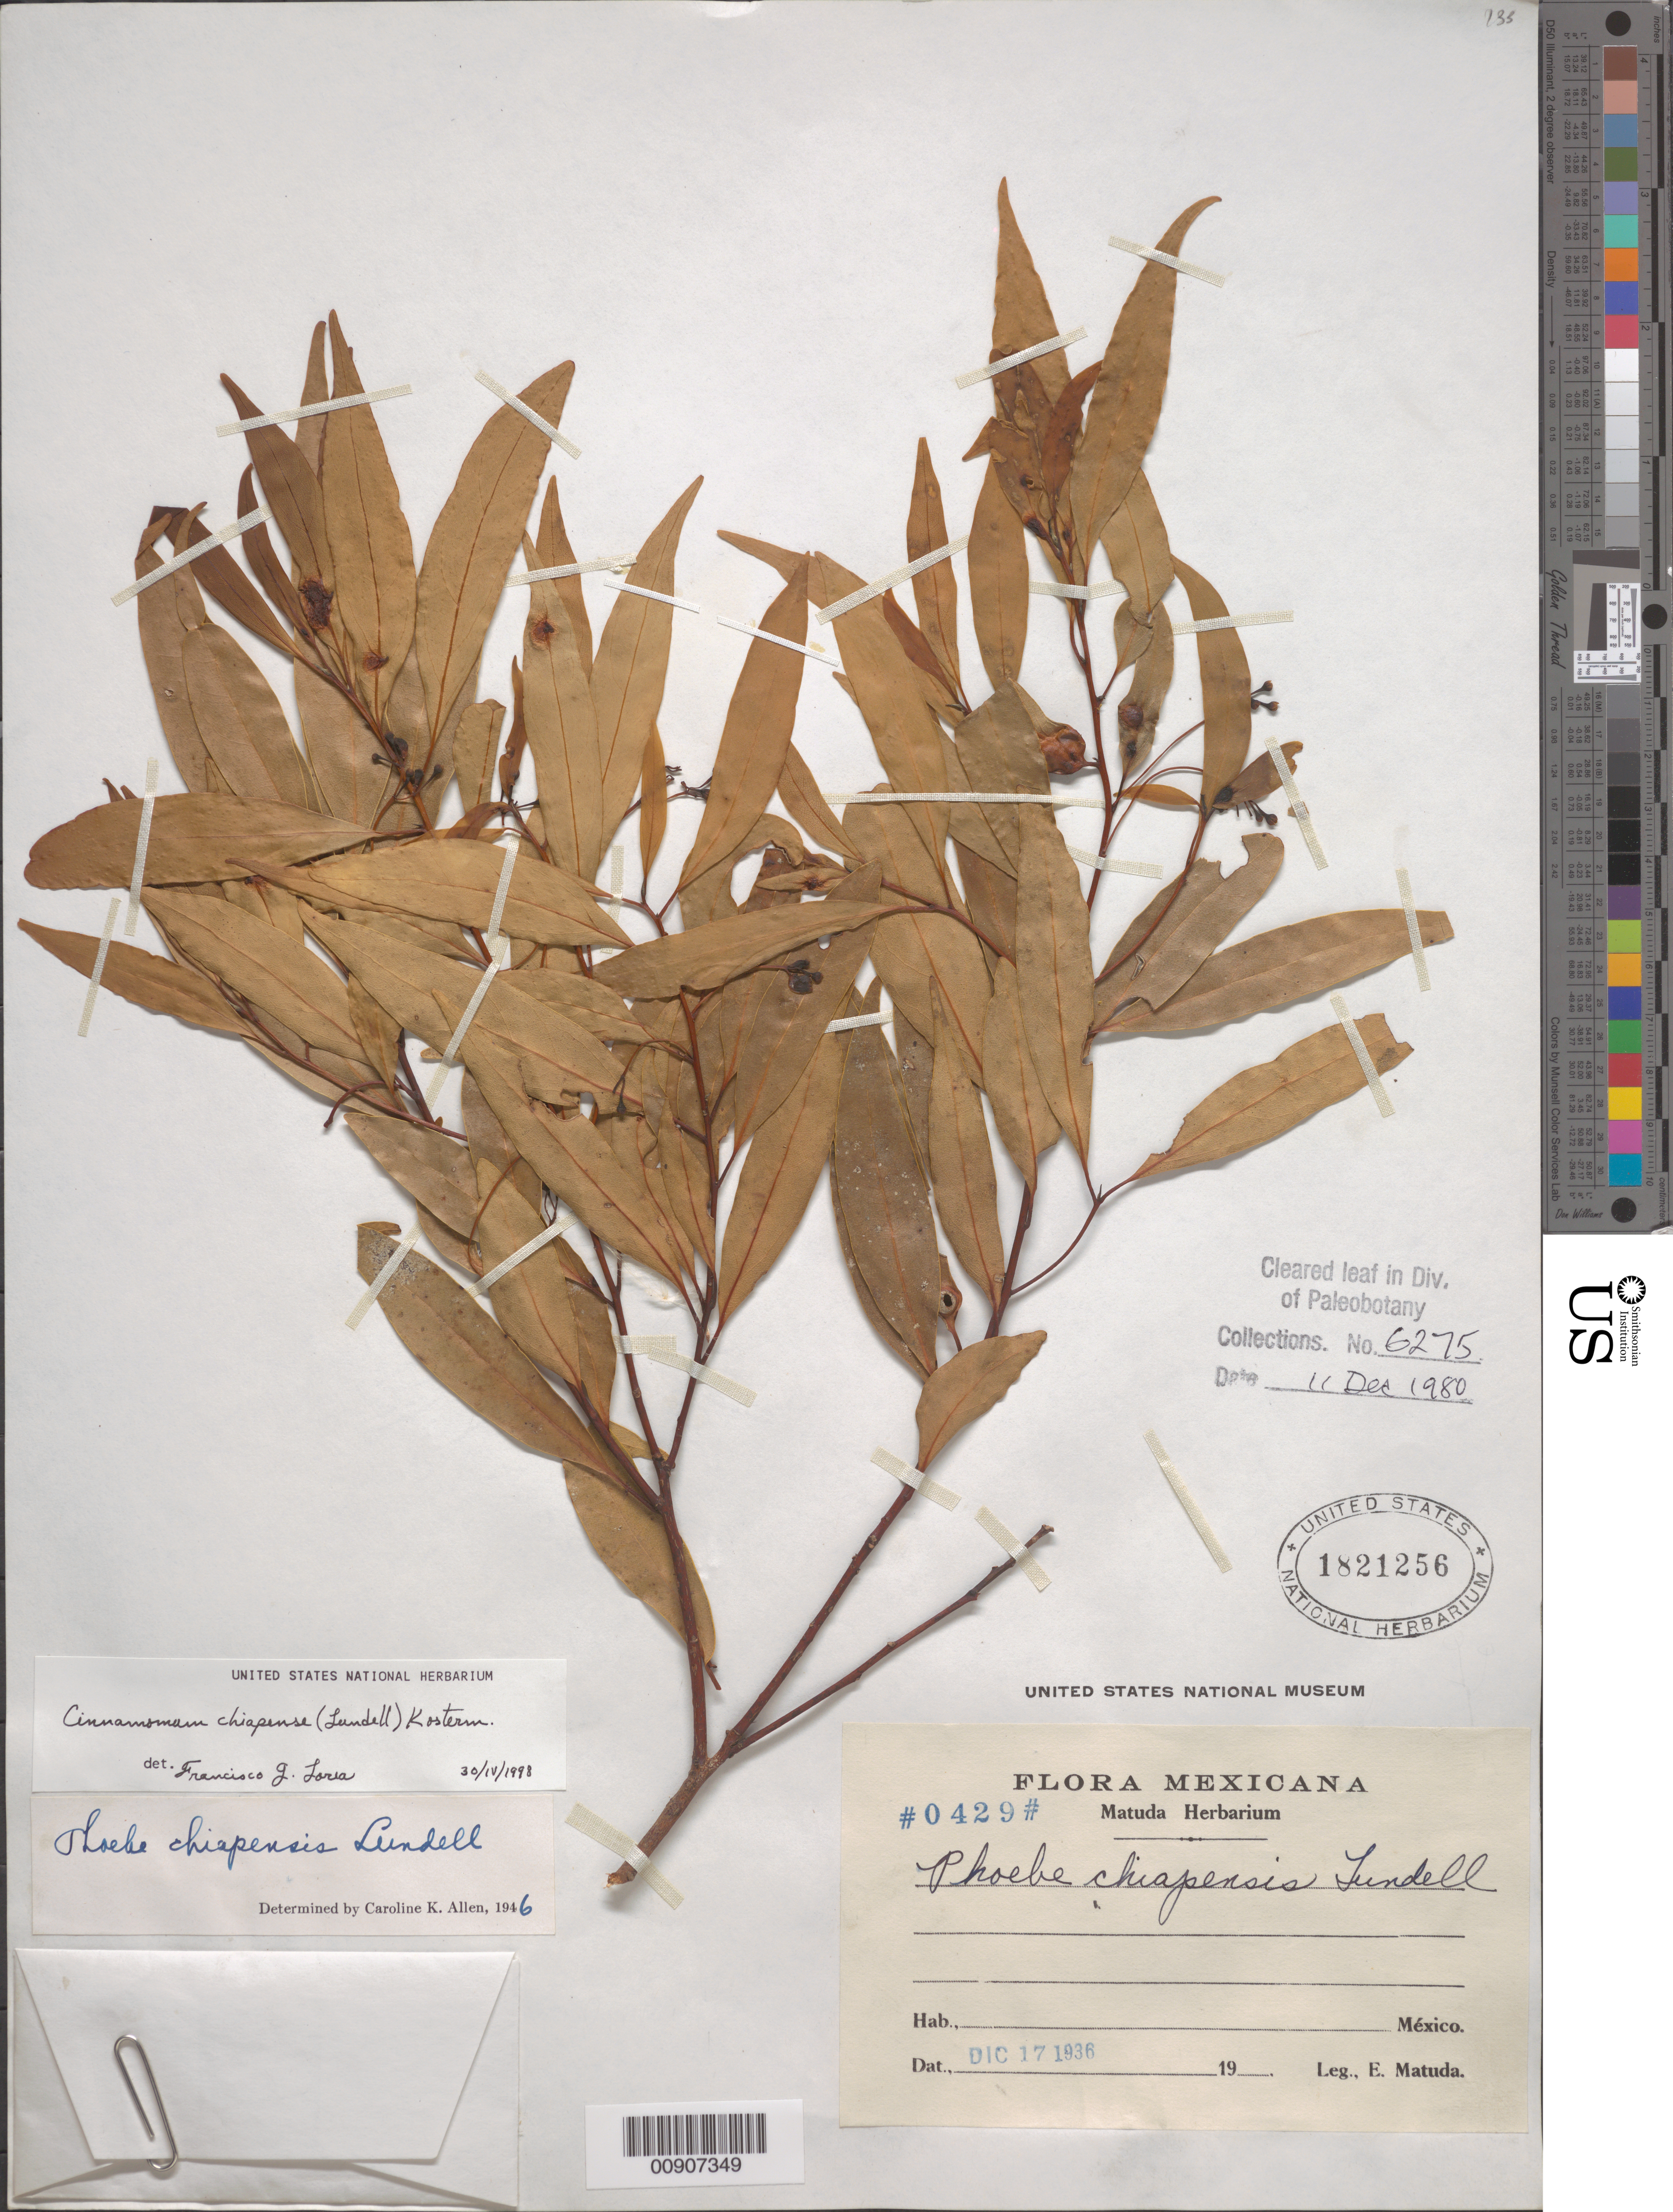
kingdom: Plantae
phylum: Tracheophyta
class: Magnoliopsida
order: Laurales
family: Lauraceae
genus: Cinnamomum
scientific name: Cinnamomum chiapense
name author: (Lundell) Kosterm.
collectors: E. Matuda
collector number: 0249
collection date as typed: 17 Dec 1936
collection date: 1936-12-17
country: Mexico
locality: Mexico.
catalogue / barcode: US 1821256